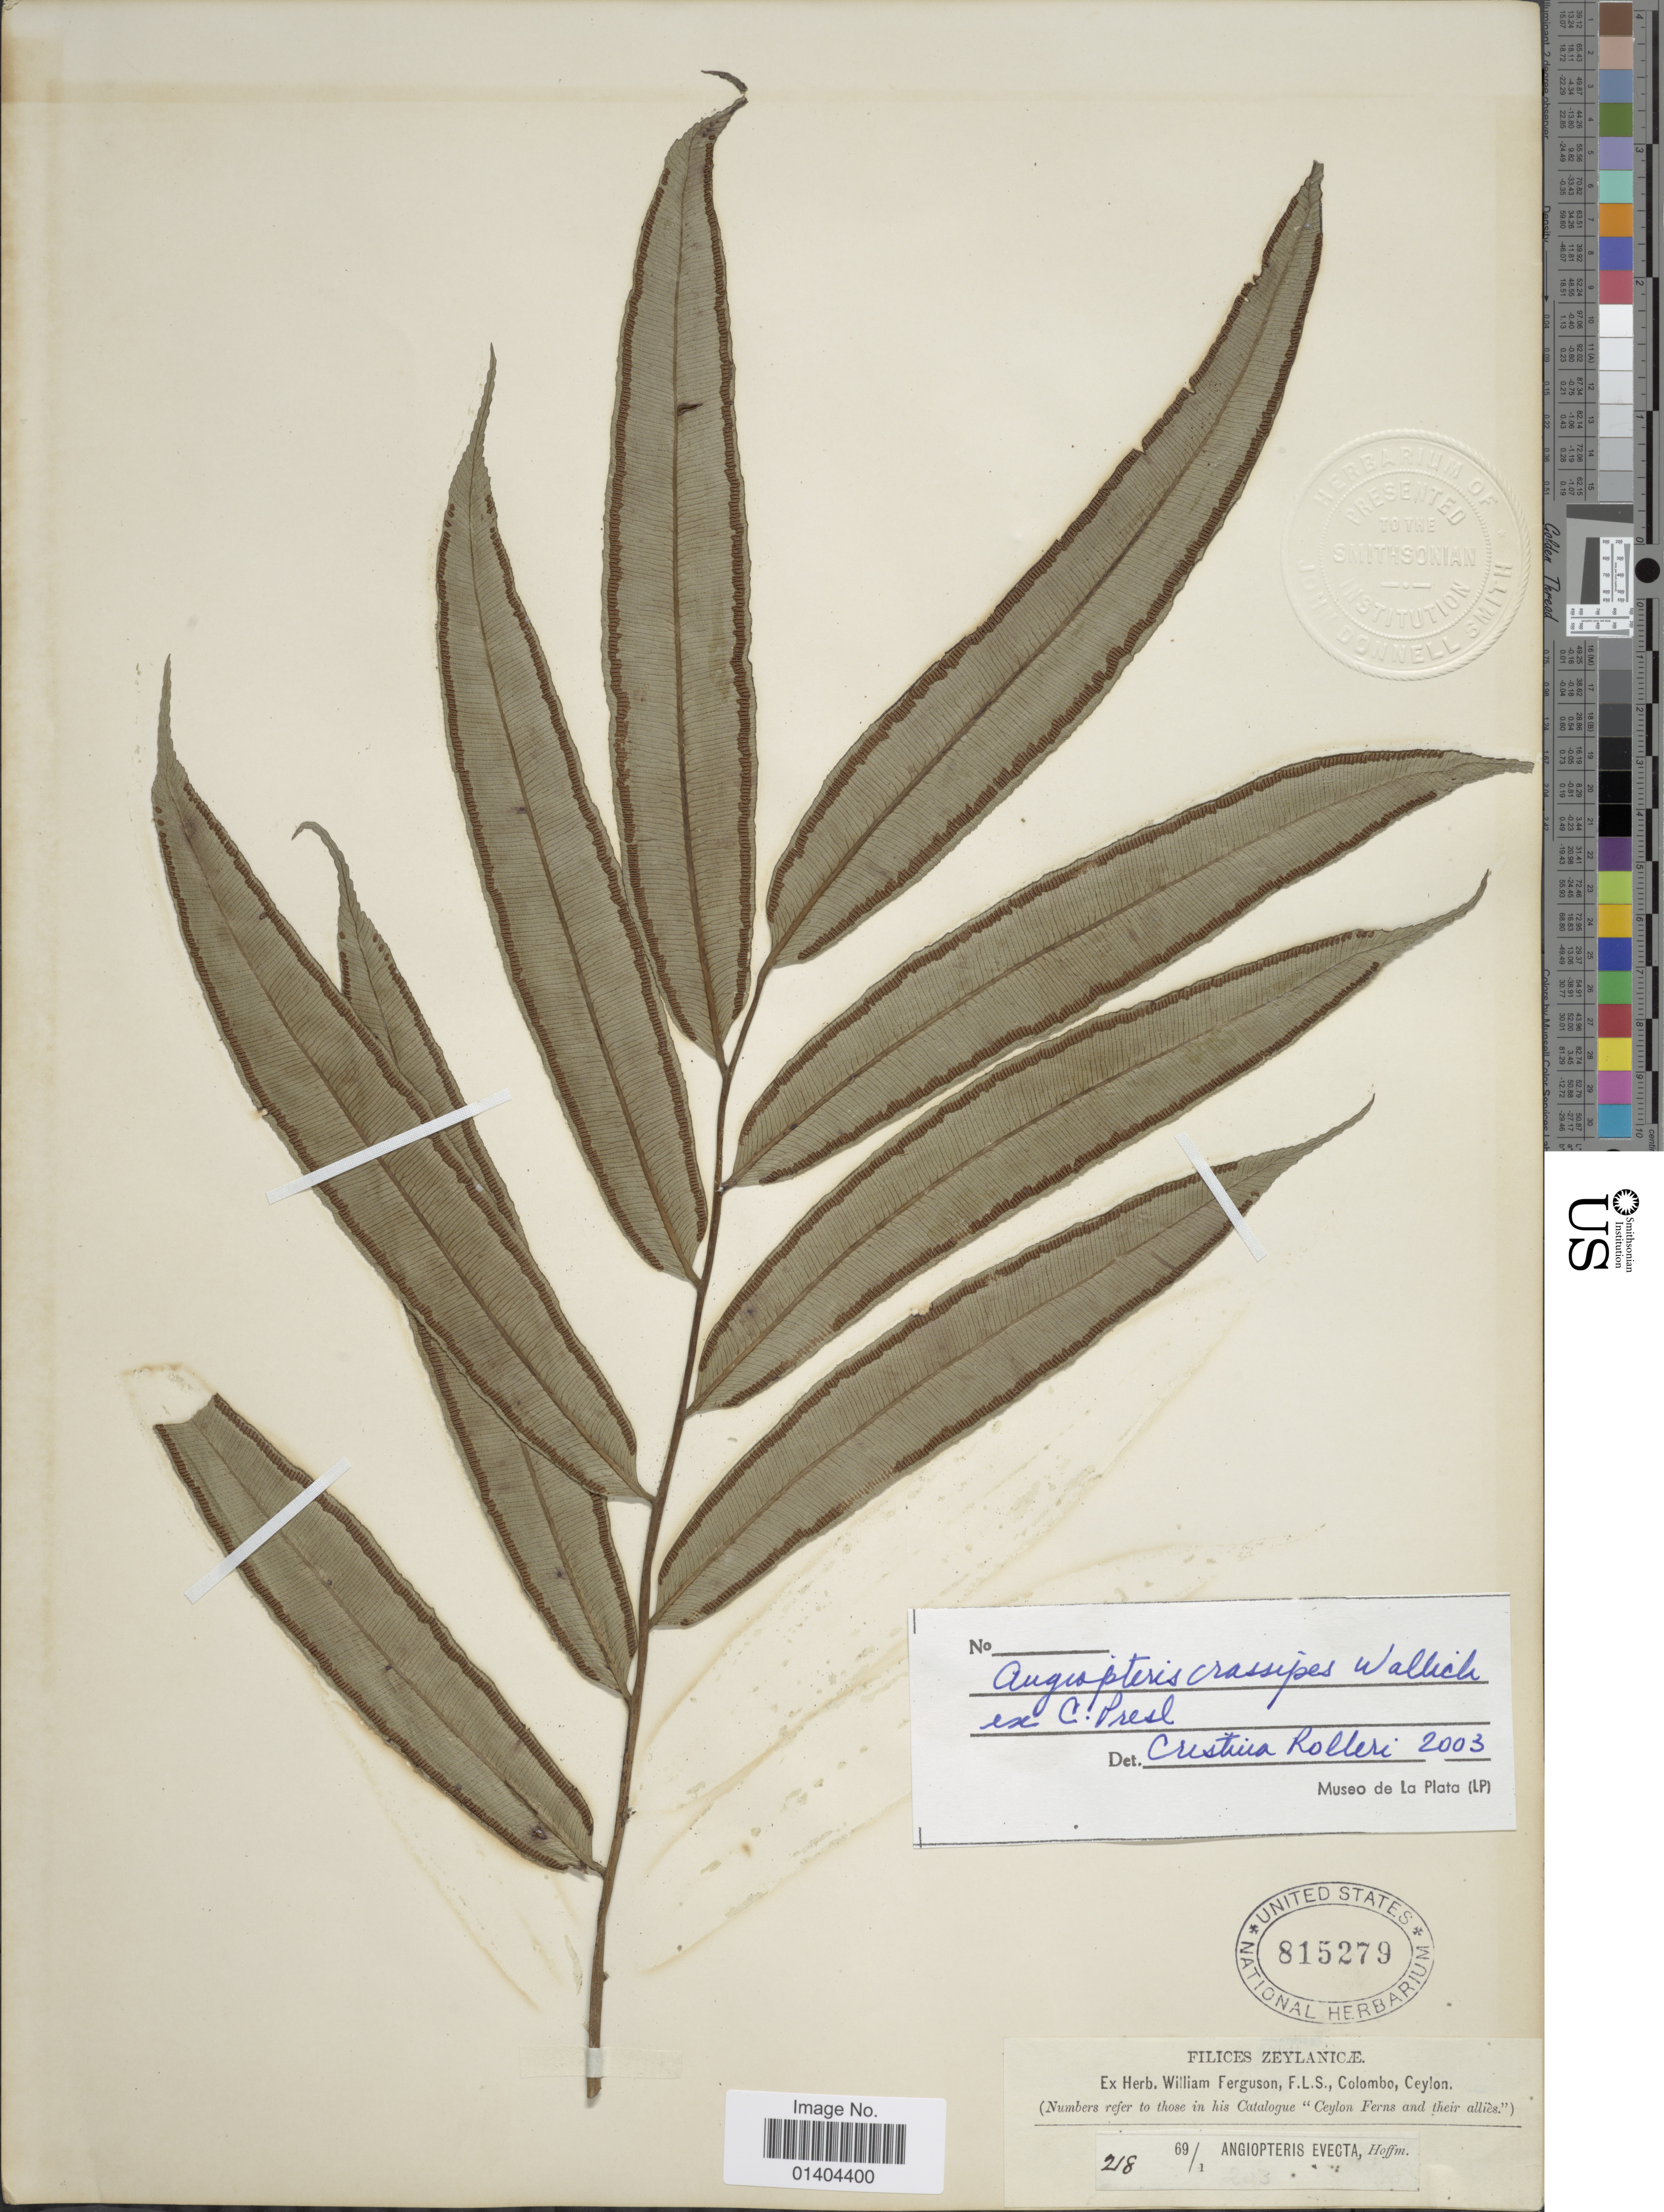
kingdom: Plantae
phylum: Tracheophyta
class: Polypodiopsida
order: Marattiales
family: Marattiaceae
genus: Angiopteris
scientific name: Angiopteris crassipes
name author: Wall. ex C. Presl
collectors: ex herb. W. Ferguson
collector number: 218*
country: Sri Lanka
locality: F. L.S. Colombo [interpreted]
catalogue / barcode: US 815279